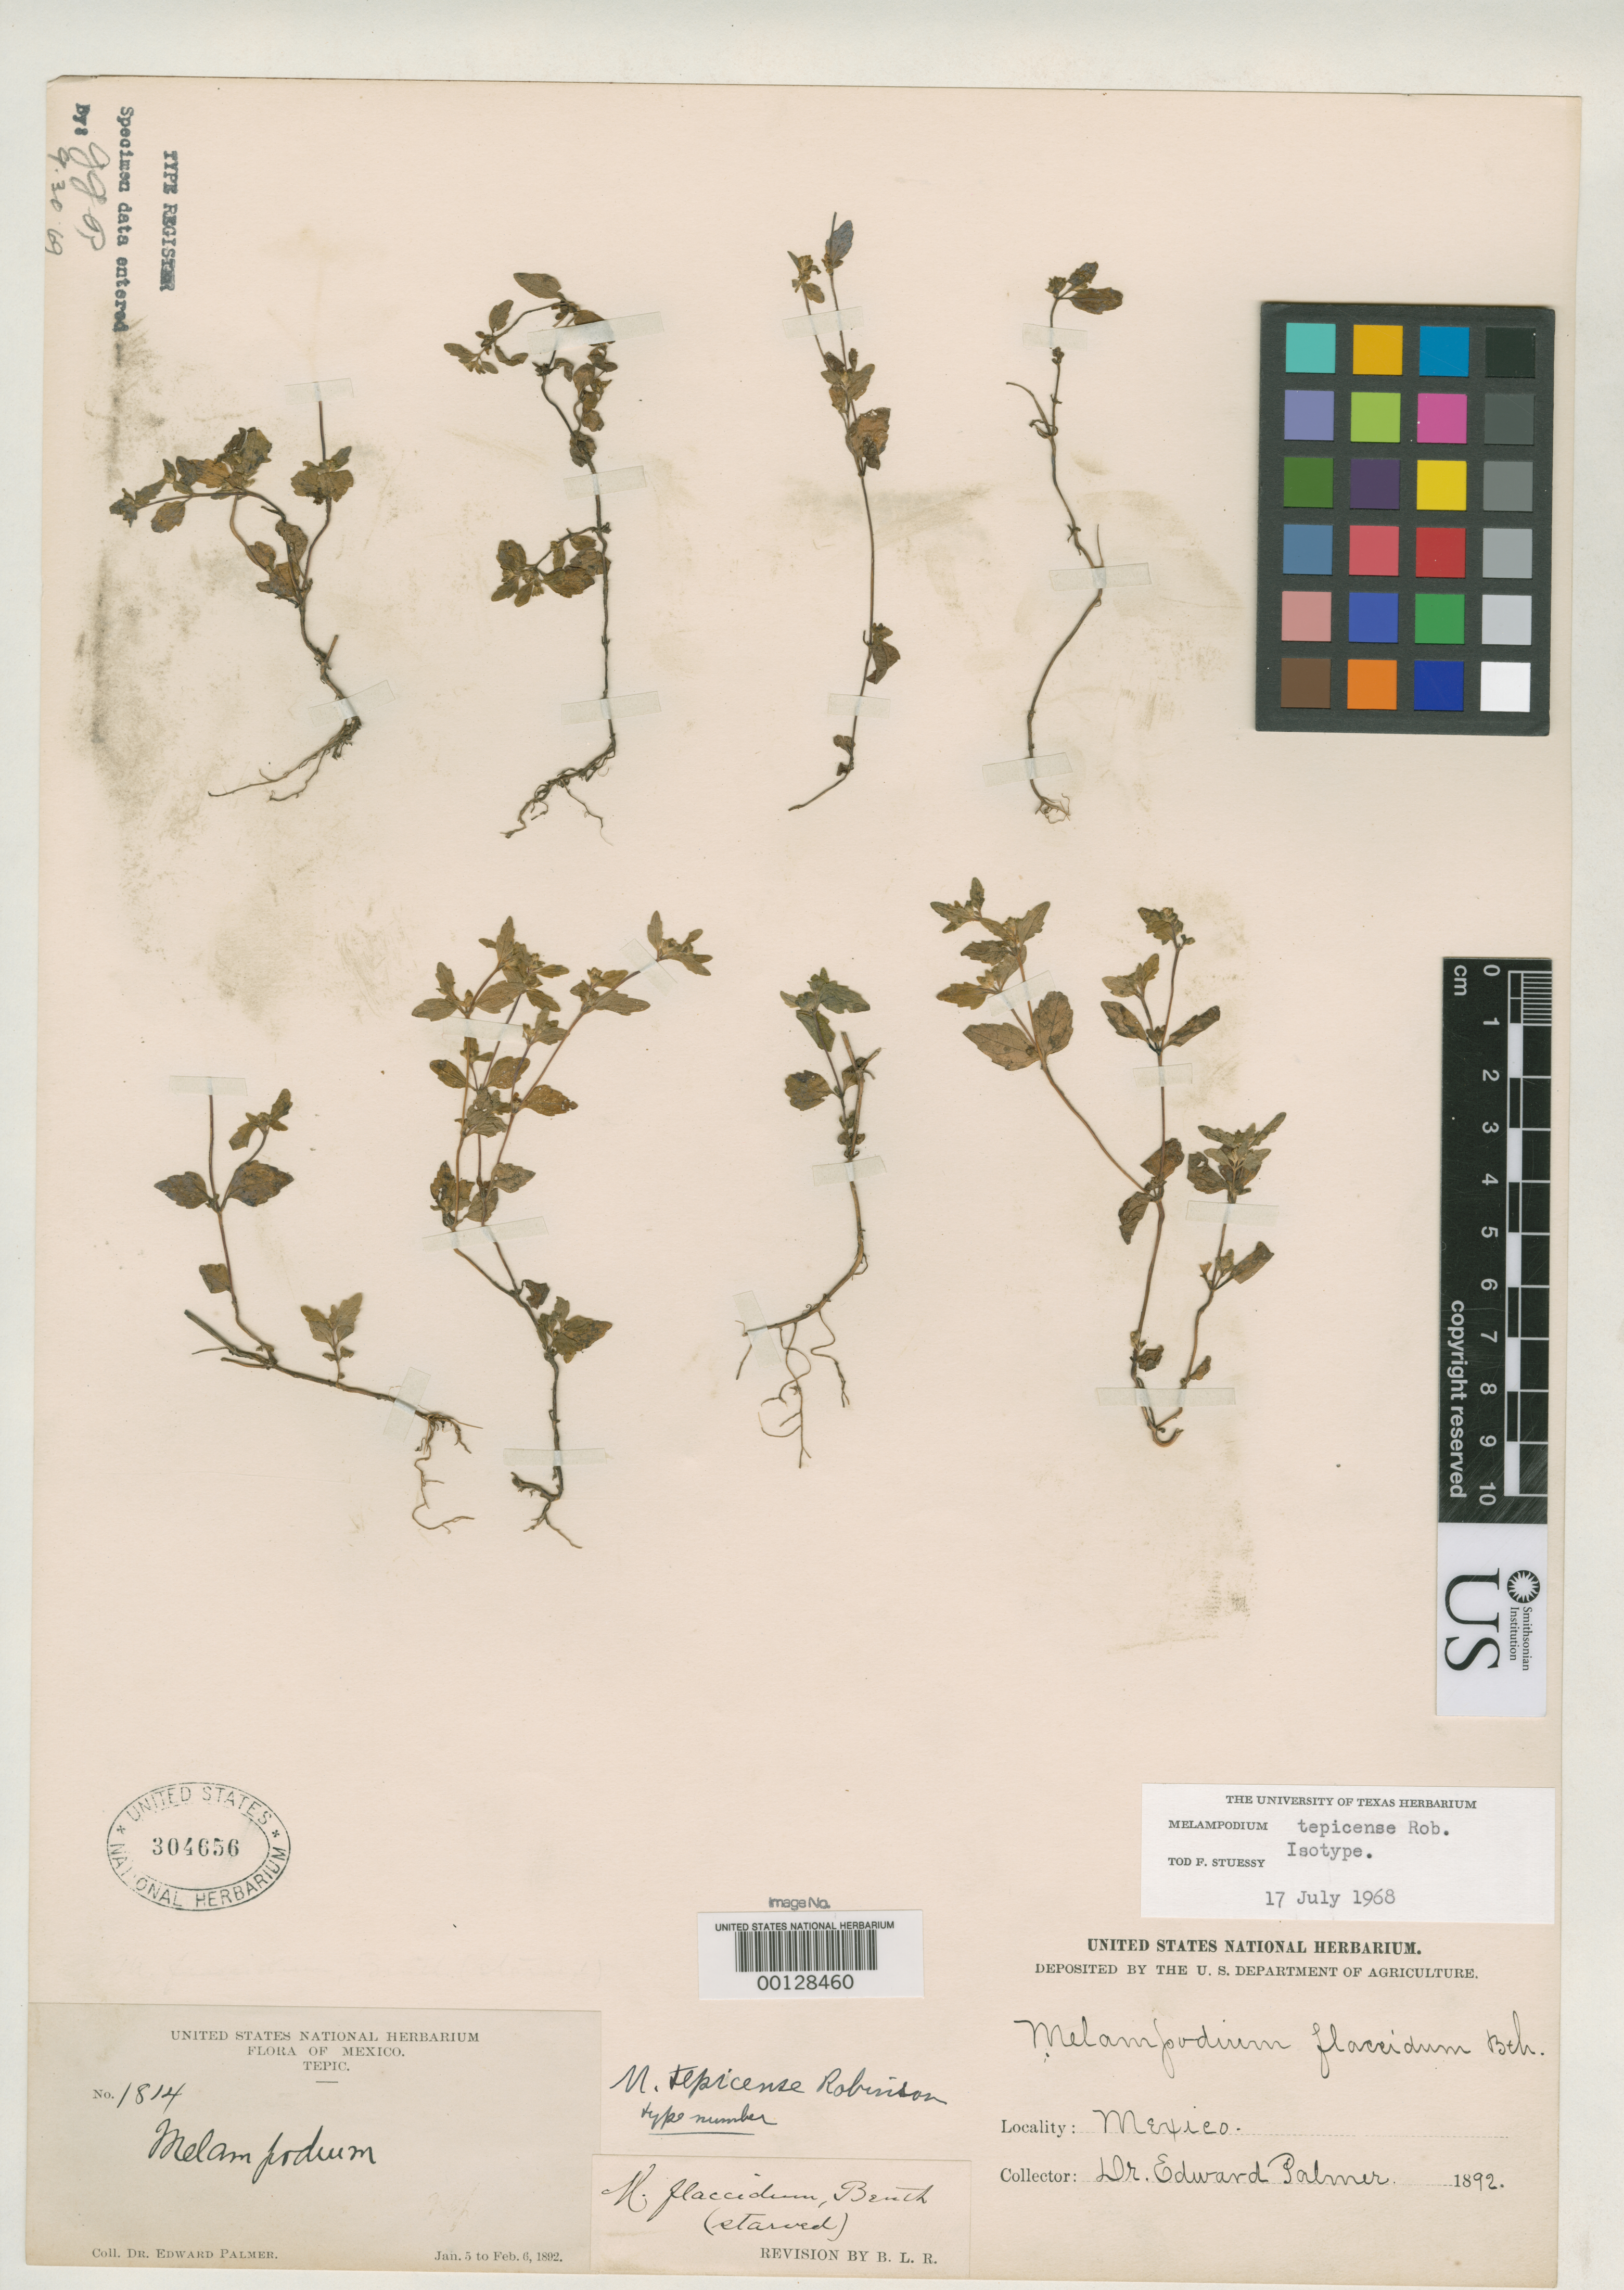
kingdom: Plantae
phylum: Tracheophyta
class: Magnoliopsida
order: Asterales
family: Asteraceae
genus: Melampodium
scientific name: Melampodium tepicense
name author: B.L. Rob.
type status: Isotype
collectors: E. Palmer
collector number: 1814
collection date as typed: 05 Jan 1892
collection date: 1892-01-05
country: Mexico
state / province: Nayarit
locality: Tepec.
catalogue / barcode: US 304656